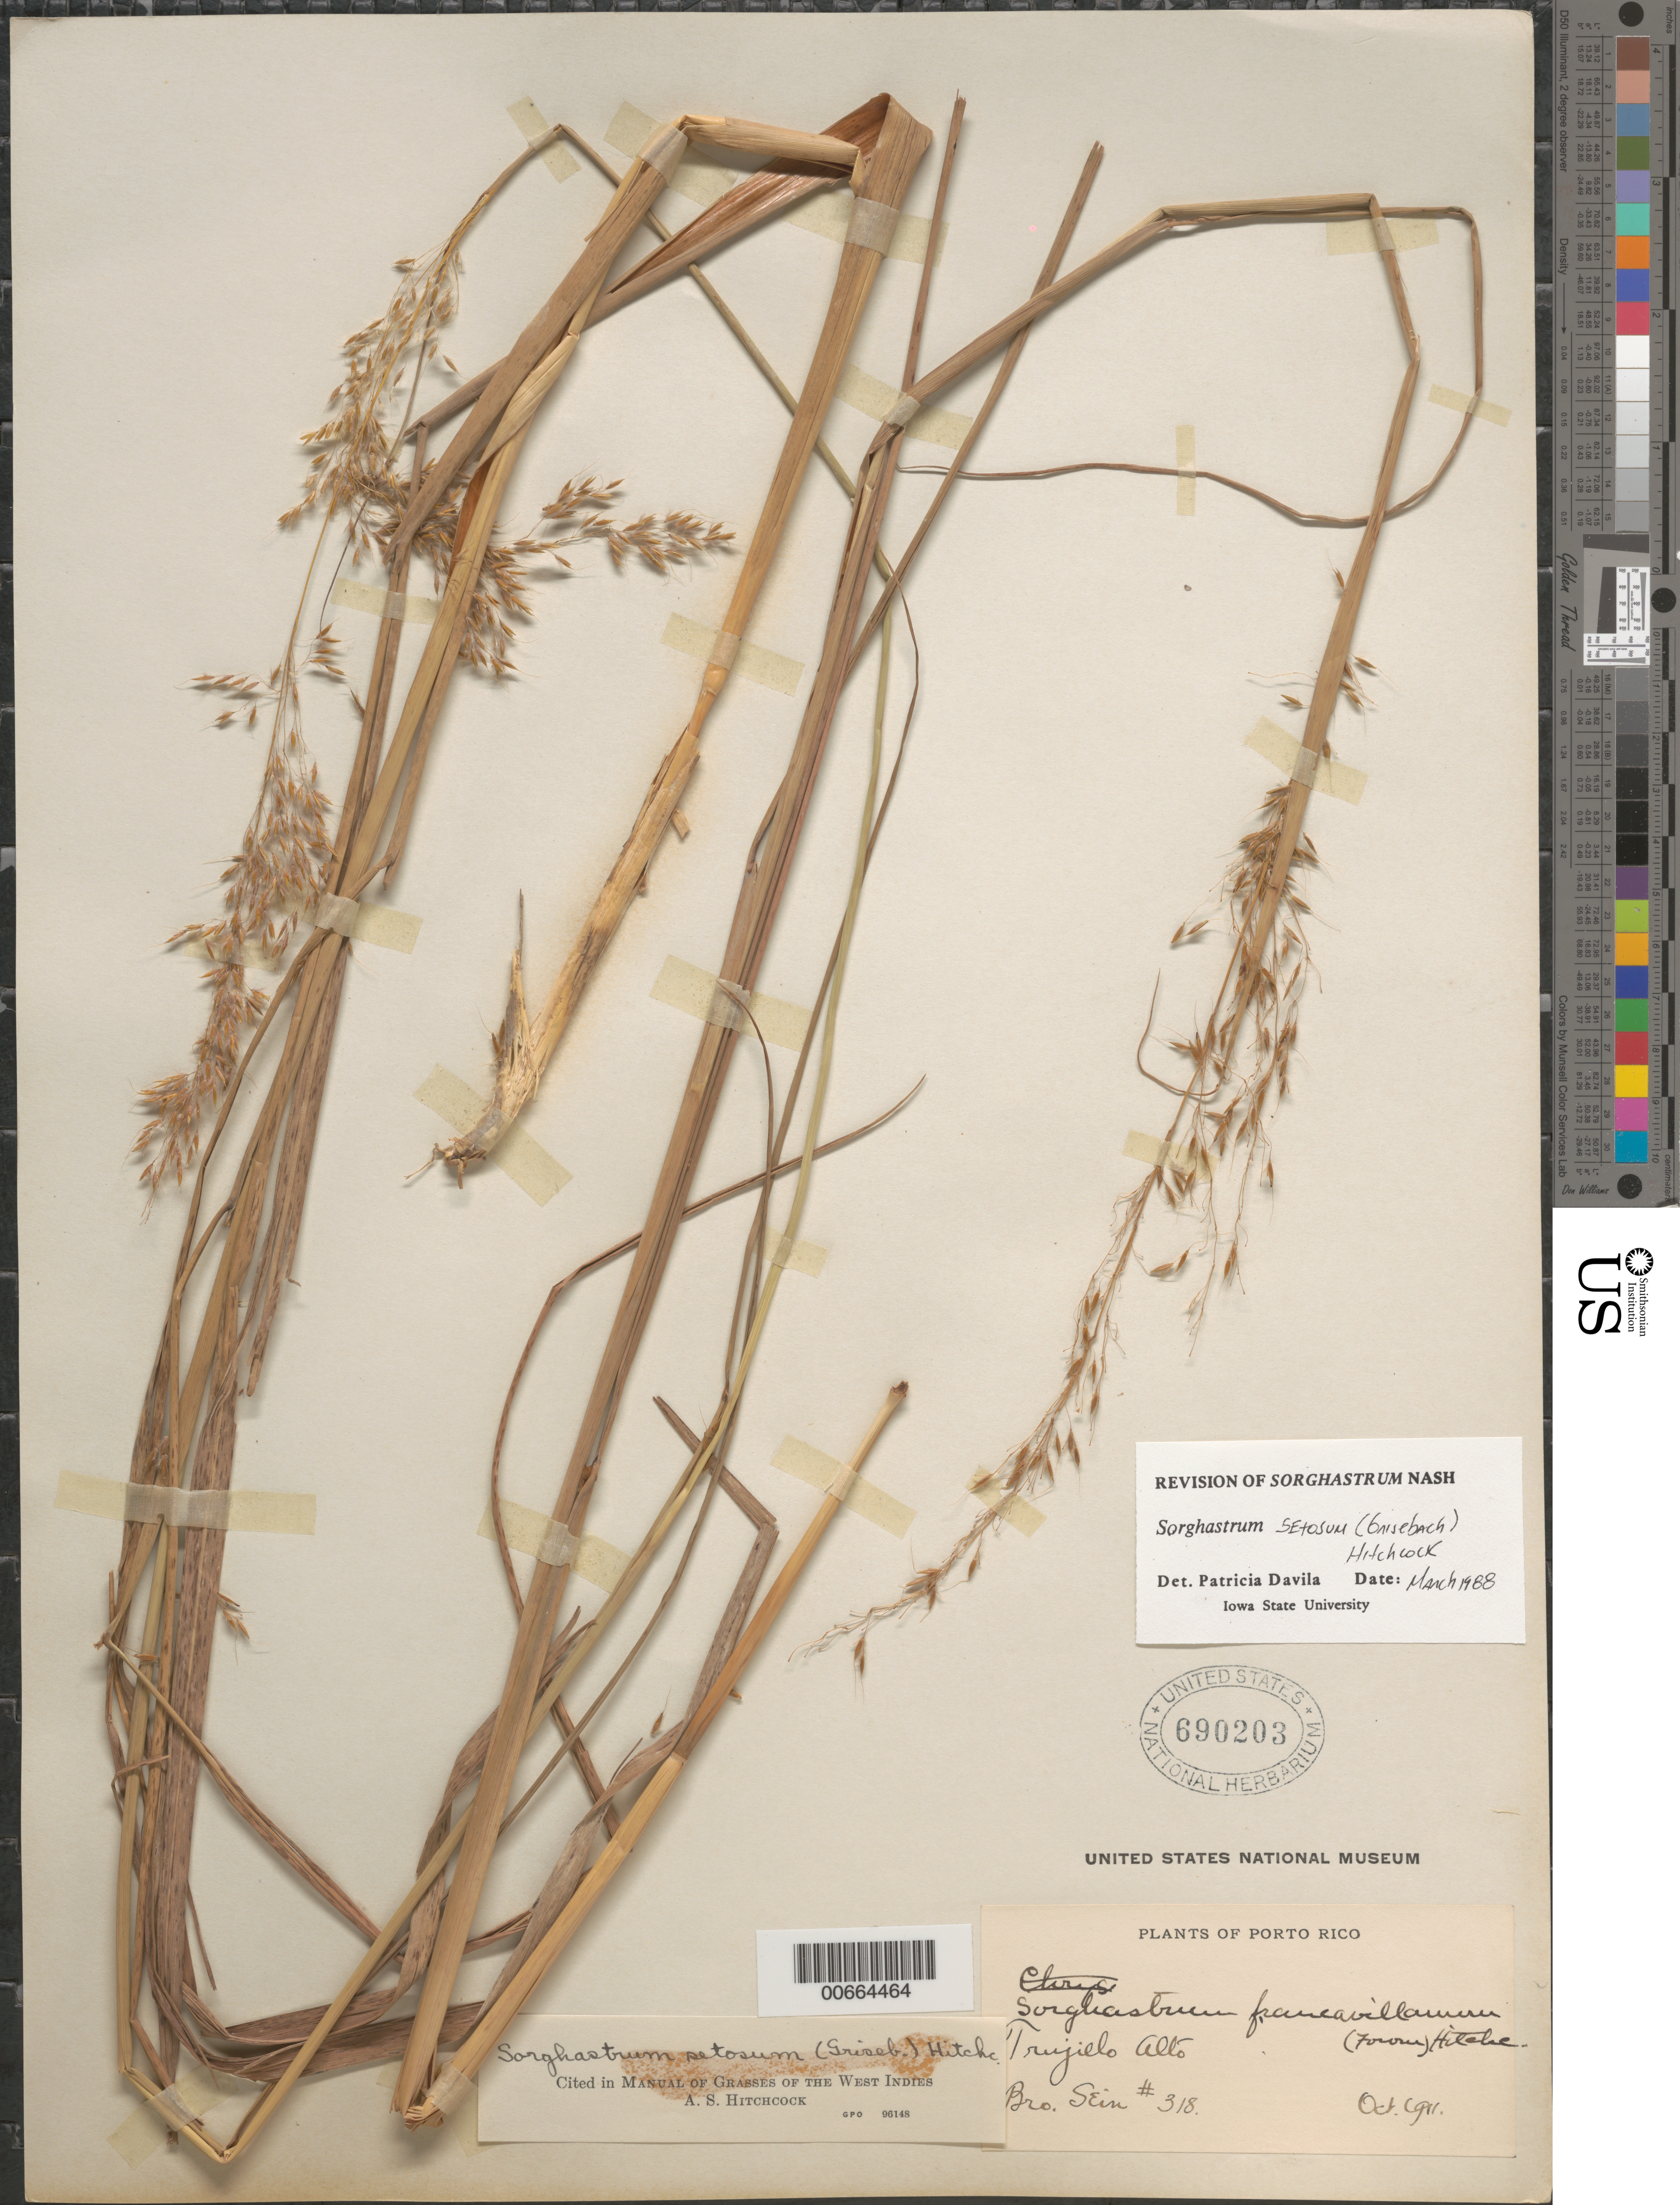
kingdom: Plantae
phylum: Tracheophyta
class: Liliopsida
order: Poales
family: Poaceae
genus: Sorghastrum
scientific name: Sorghastrum setosum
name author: (Griseb.) Hitchc.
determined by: Dávila, P. D.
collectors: Sein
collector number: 318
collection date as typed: Oct 1911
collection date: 1911-10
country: Puerto Rico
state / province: Trujillo Alto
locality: Trujillo Alto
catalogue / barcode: US 690203